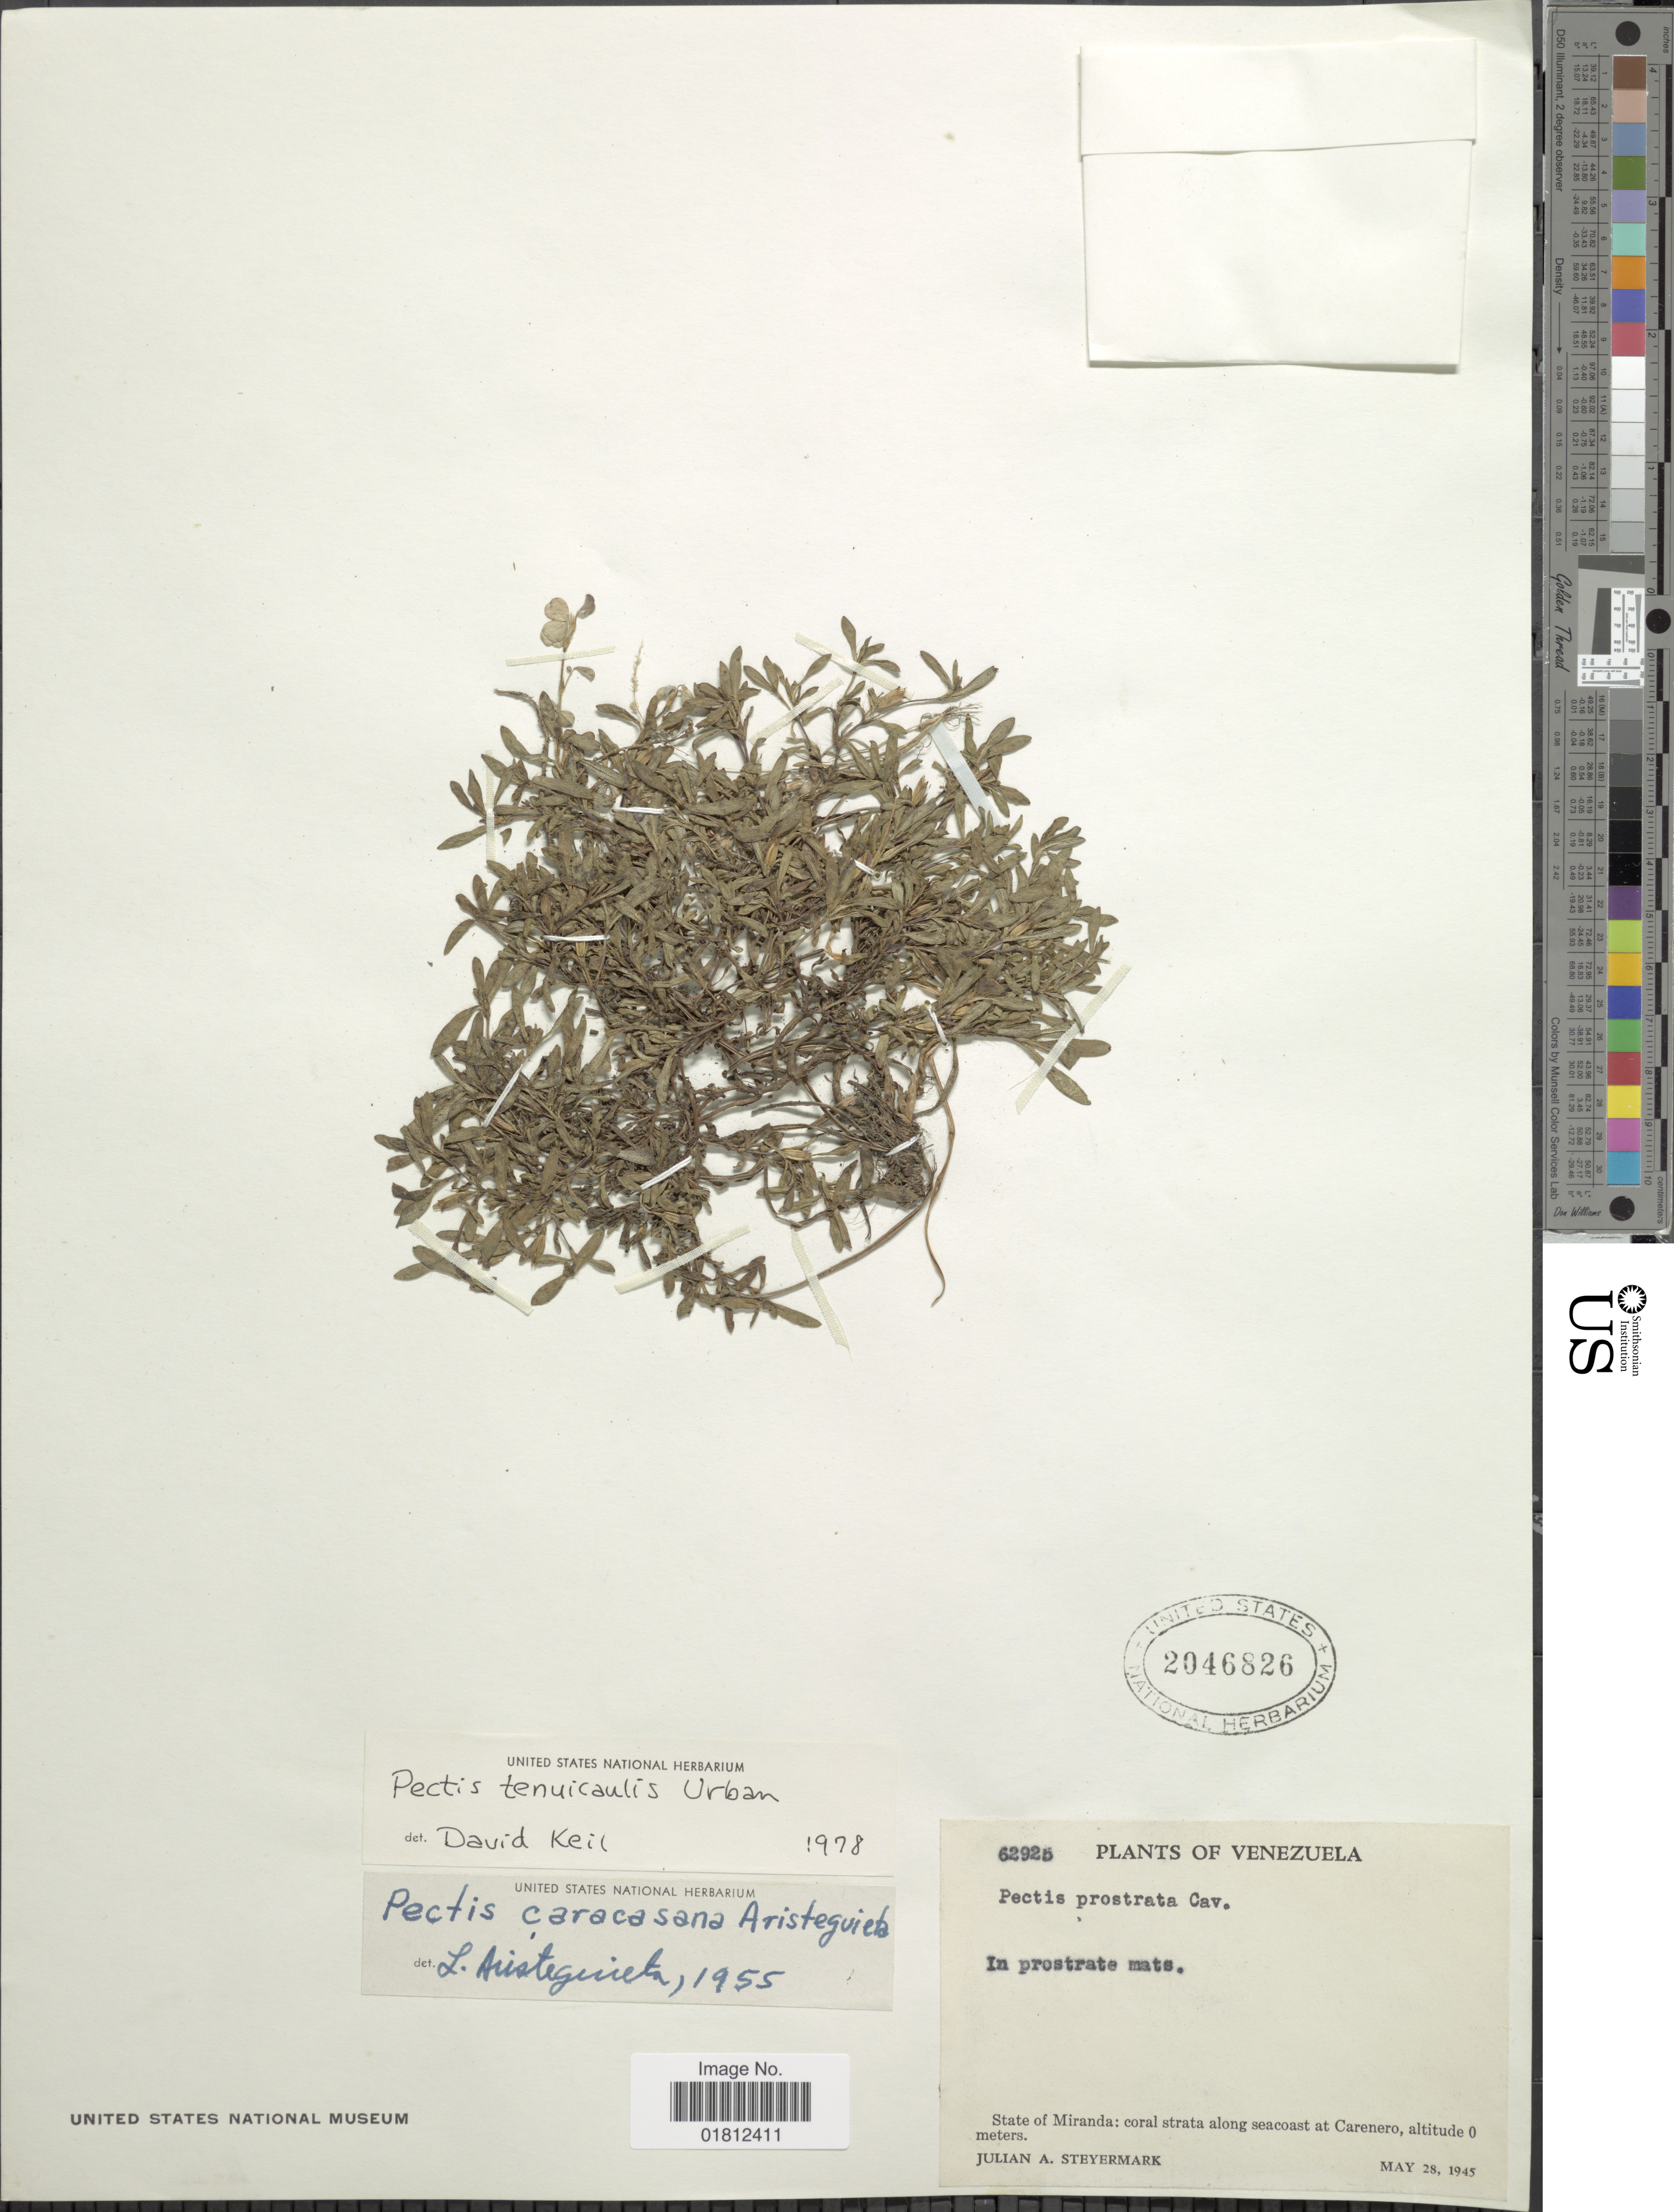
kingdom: Plantae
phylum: Tracheophyta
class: Magnoliopsida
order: Asterales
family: Asteraceae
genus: Pectis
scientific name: Pectis tenuicaulis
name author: Urb.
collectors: J. Steyermark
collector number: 62925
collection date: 1945-05-28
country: Venezuela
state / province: Miranda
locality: Coral strata along seacoast at Carenero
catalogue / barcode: US 2046826